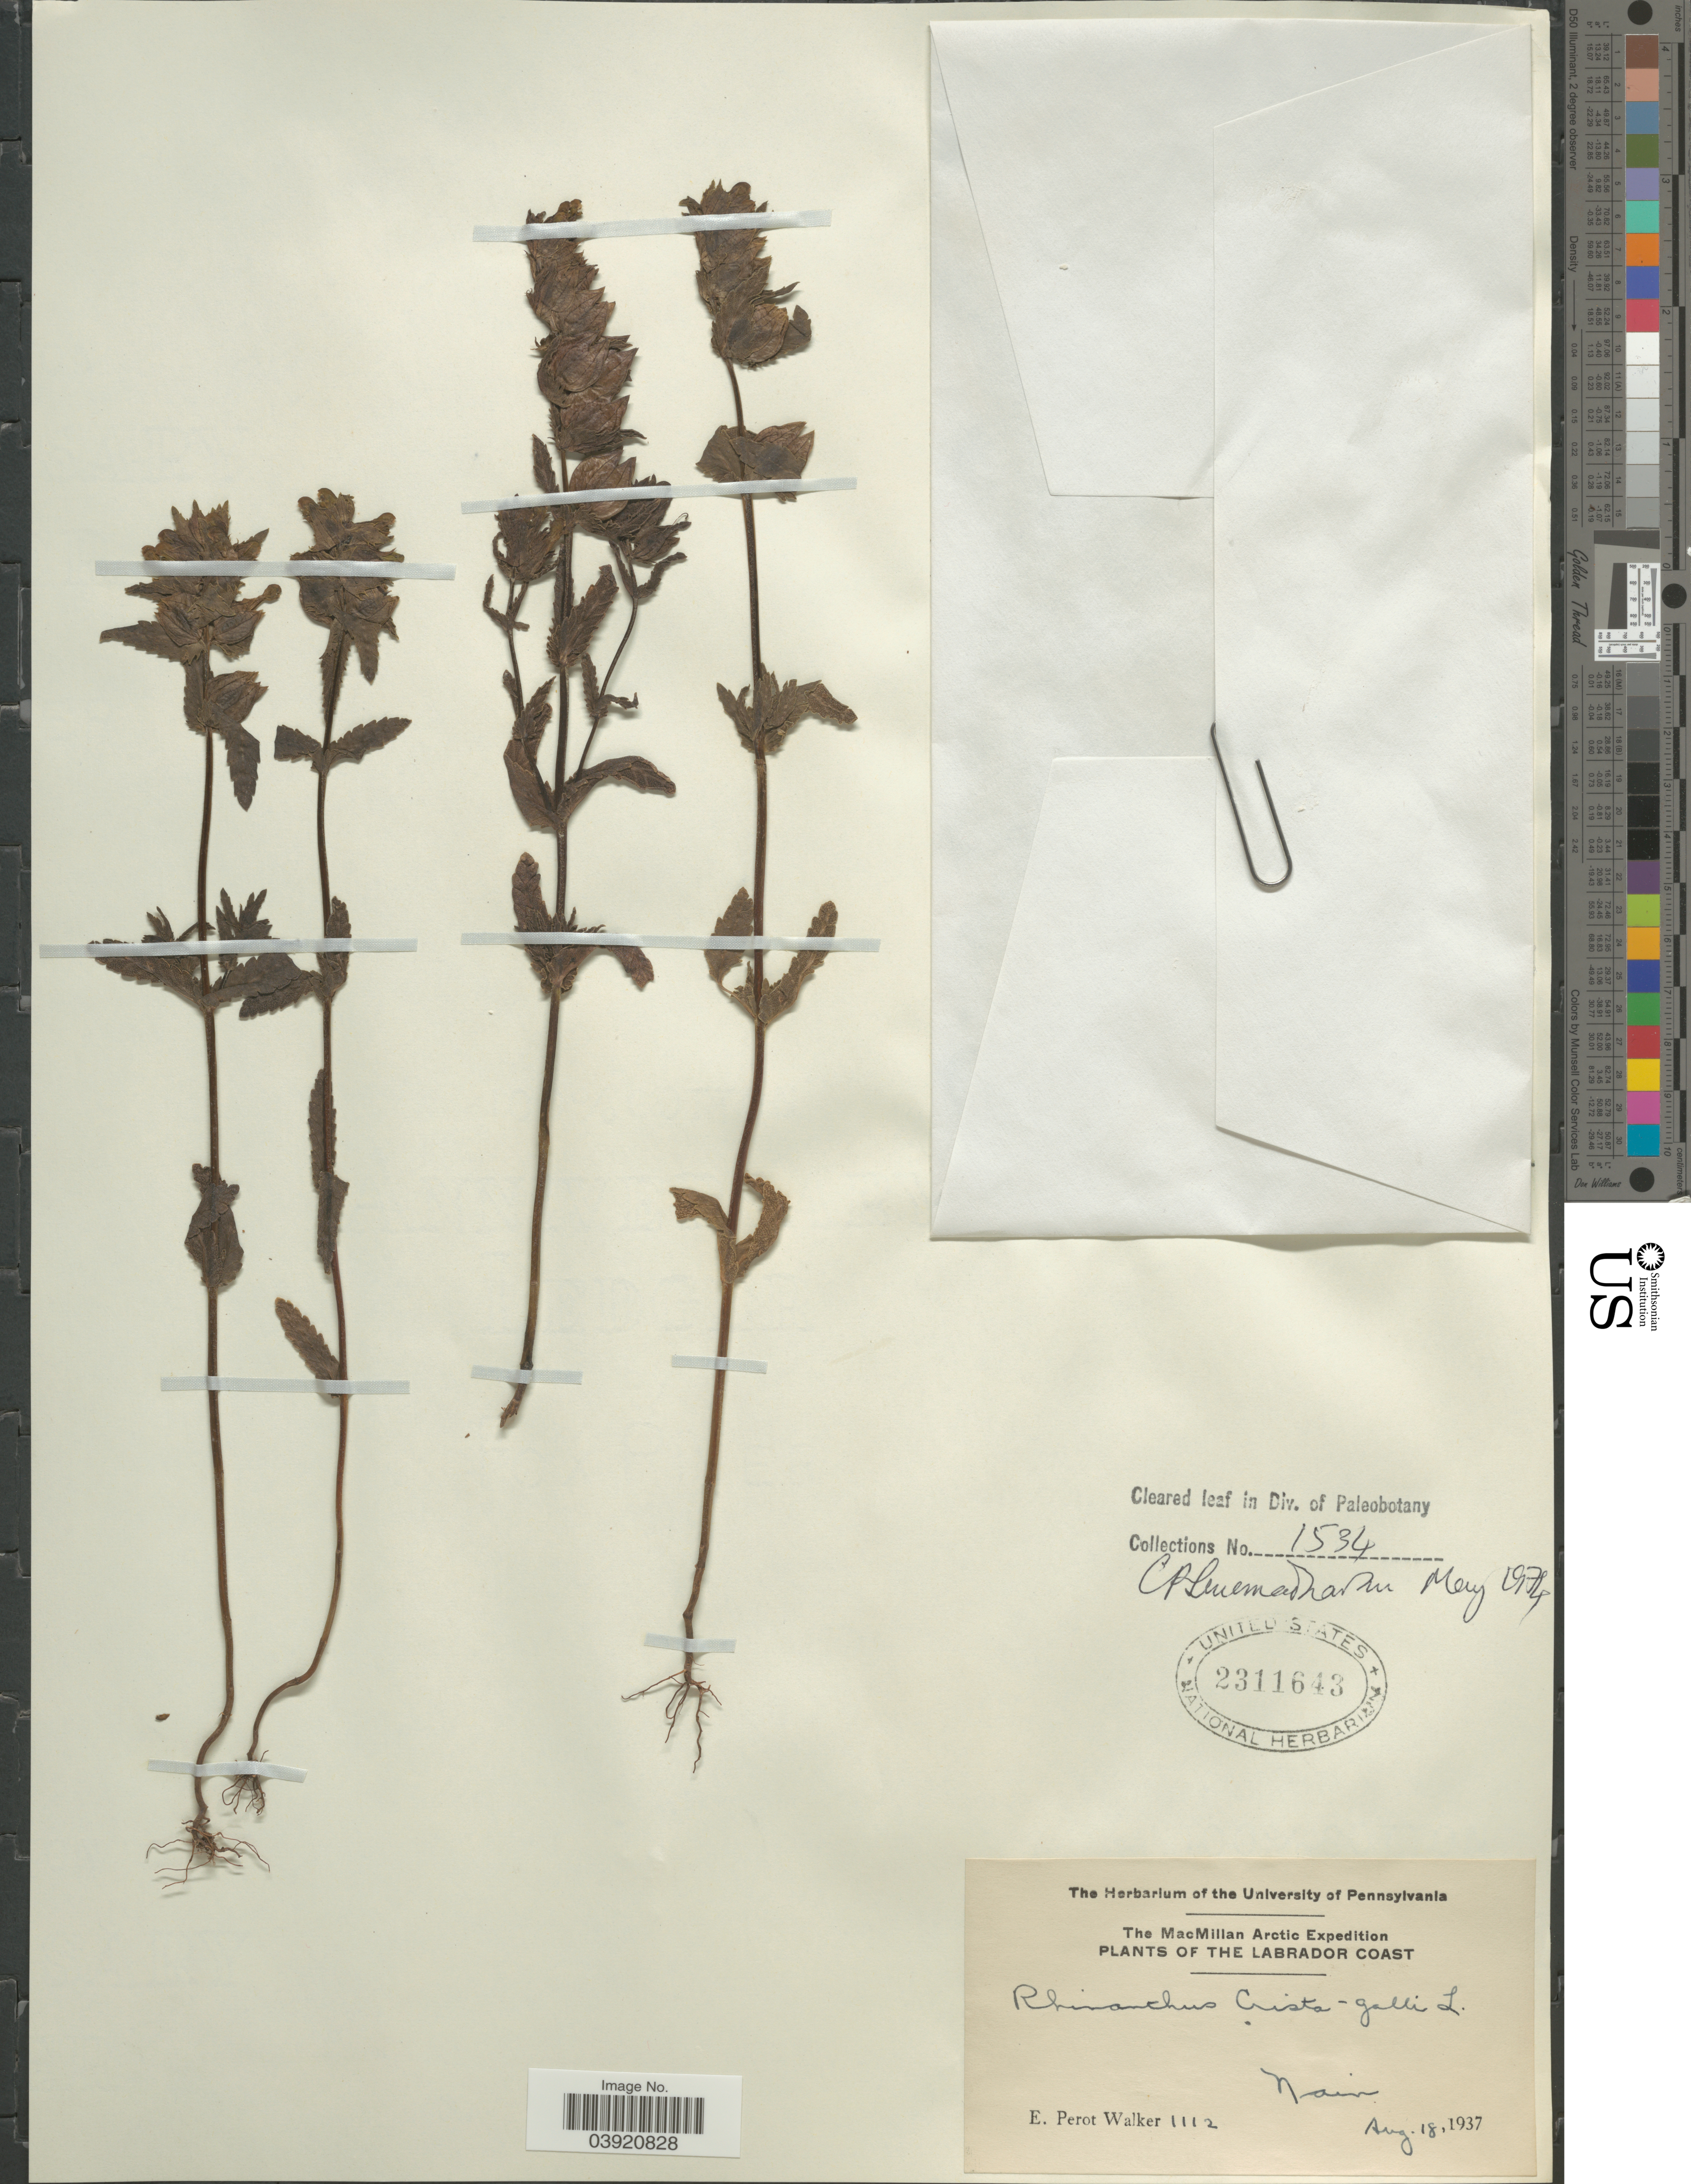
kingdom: Plantae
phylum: Tracheophyta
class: Magnoliopsida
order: Lamiales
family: Orobanchaceae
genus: Rhinanthus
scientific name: Rhinanthus crista-galli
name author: L.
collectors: E. Walker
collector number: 1112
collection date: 1937-08-18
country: Canada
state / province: Newfoundland and Labrador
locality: The Labrador Coast. Nain.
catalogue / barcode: US 2311643